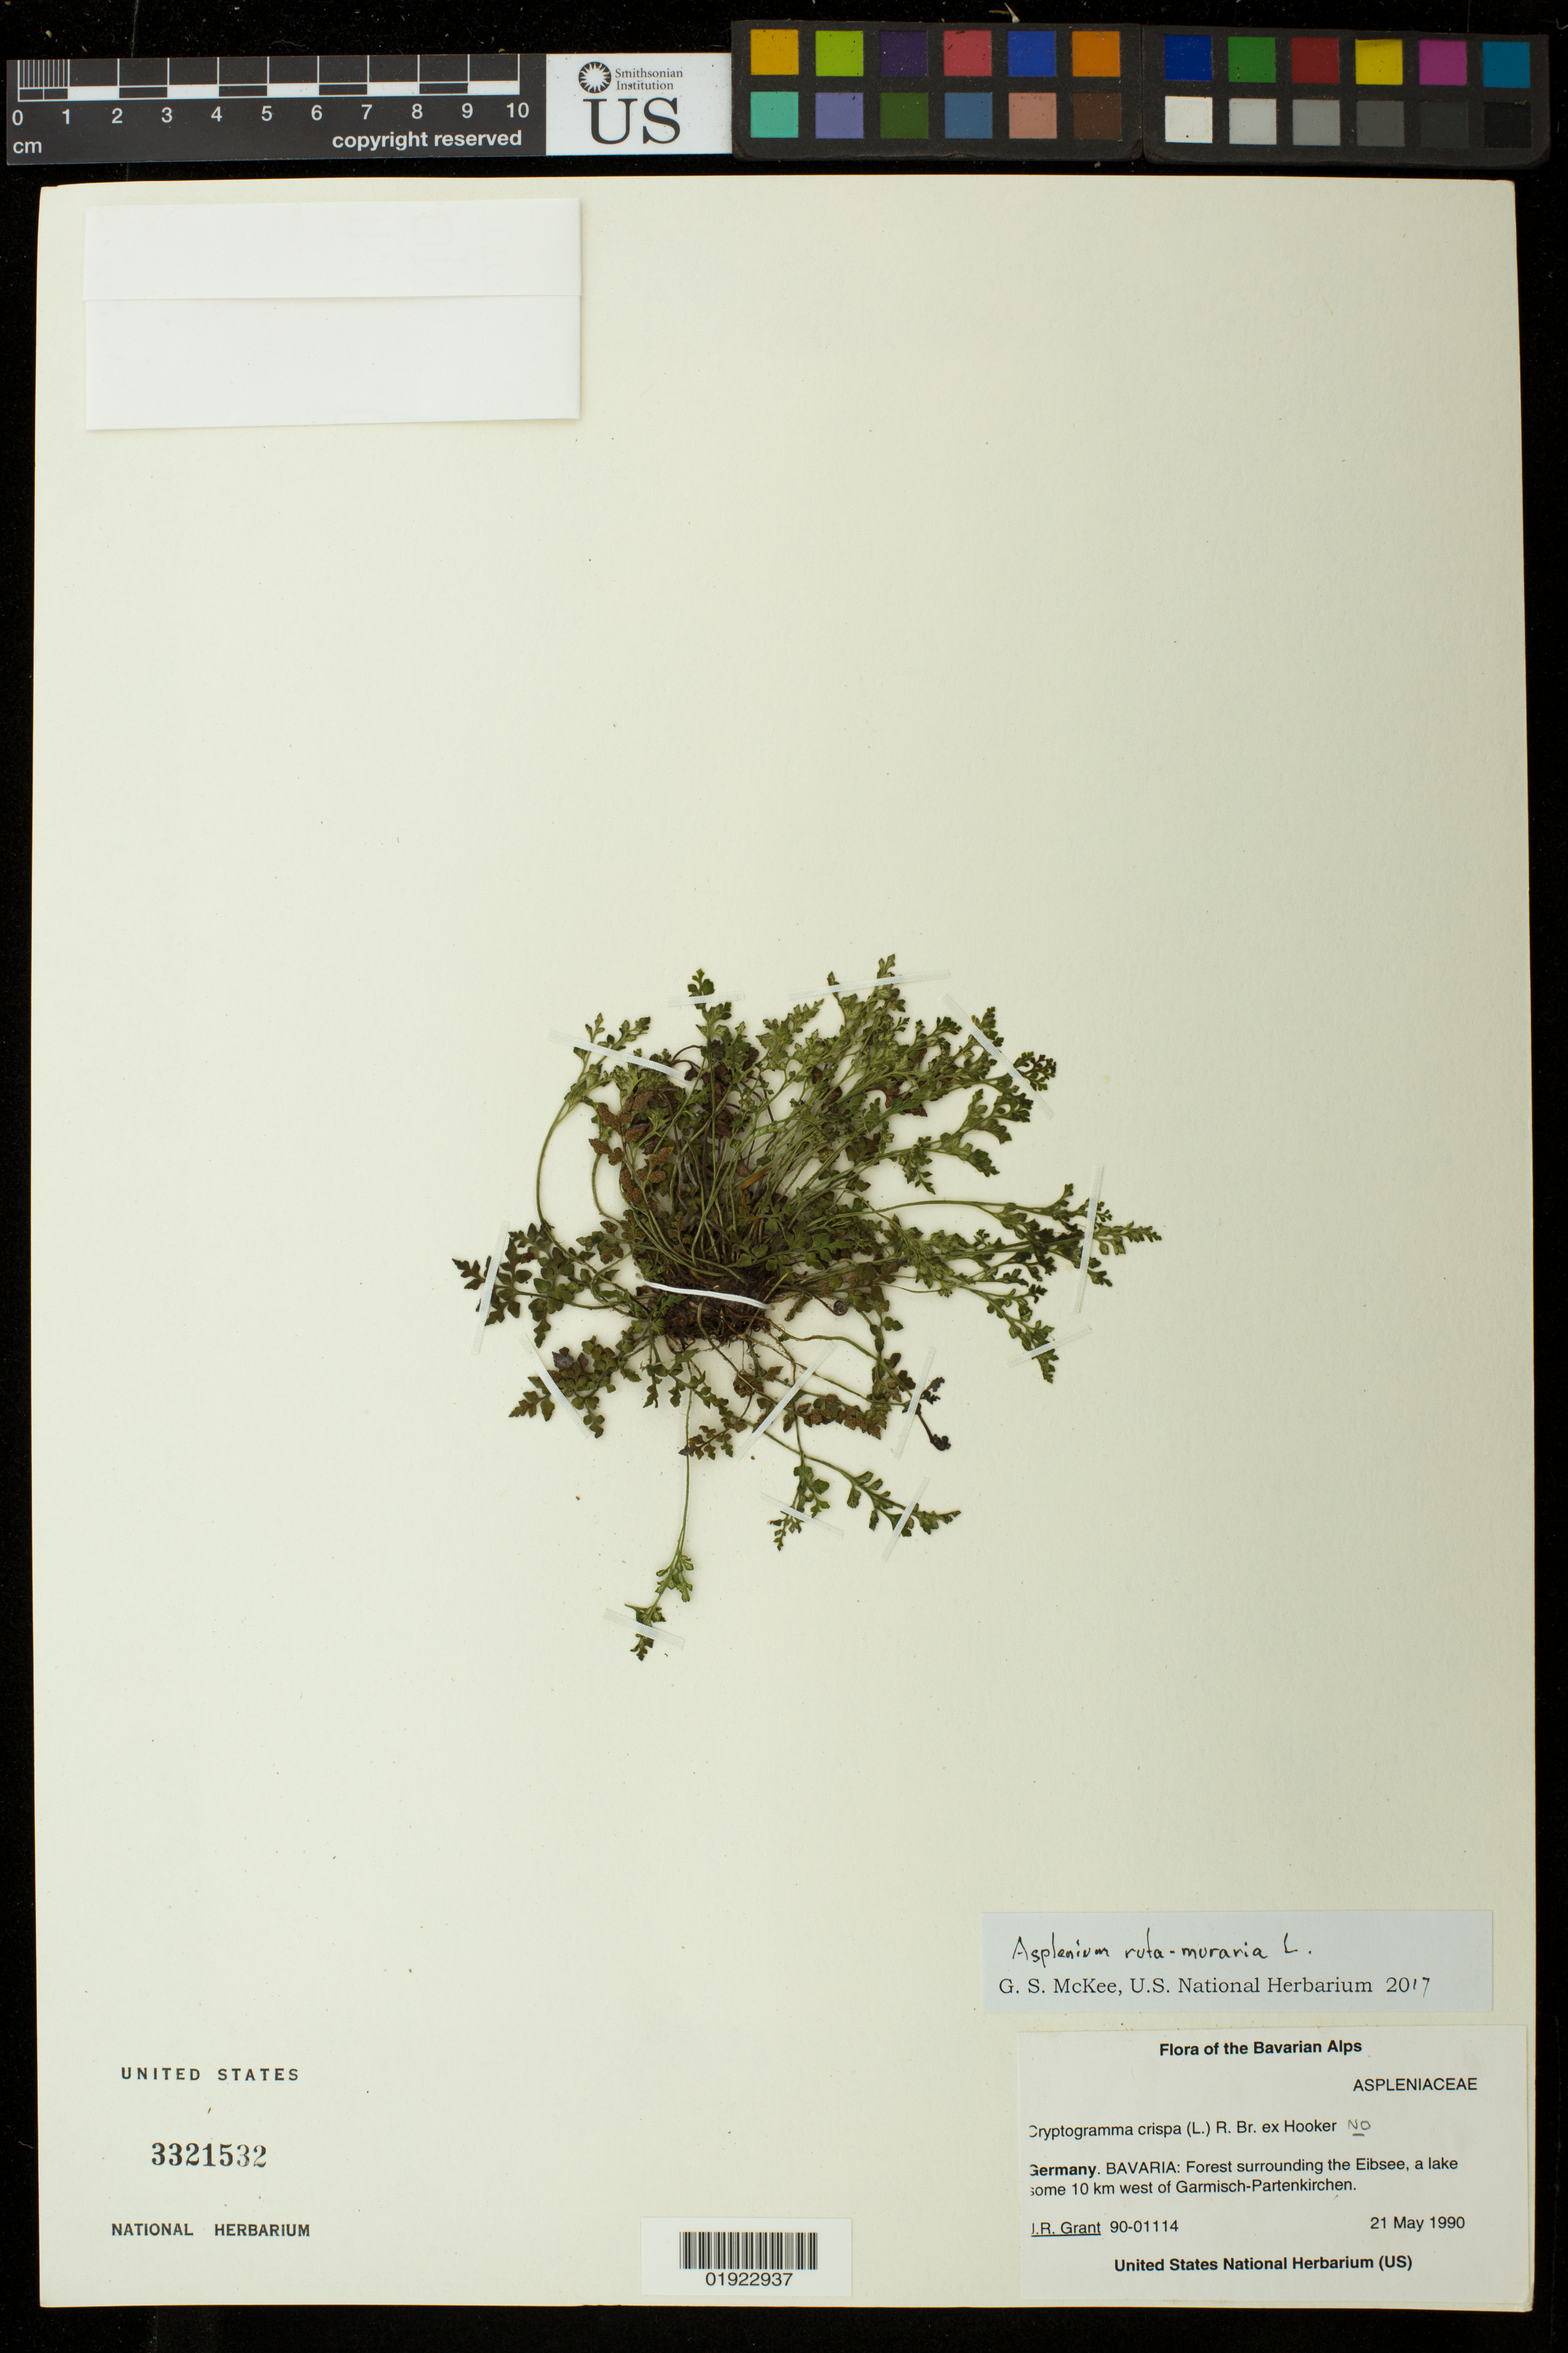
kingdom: Plantae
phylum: Tracheophyta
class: Polypodiopsida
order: Polypodiales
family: Aspleniaceae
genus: Asplenium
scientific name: Asplenium ruta-muraria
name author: L.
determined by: McKee, G. S., (US), NMNH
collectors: J. R. Grant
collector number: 01114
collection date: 1990-05-21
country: Germany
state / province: Bayern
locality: Forest surrounding the Eibsee, a lake some 10 km west of Garmisch-Partenkirchen.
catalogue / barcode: US 3321532